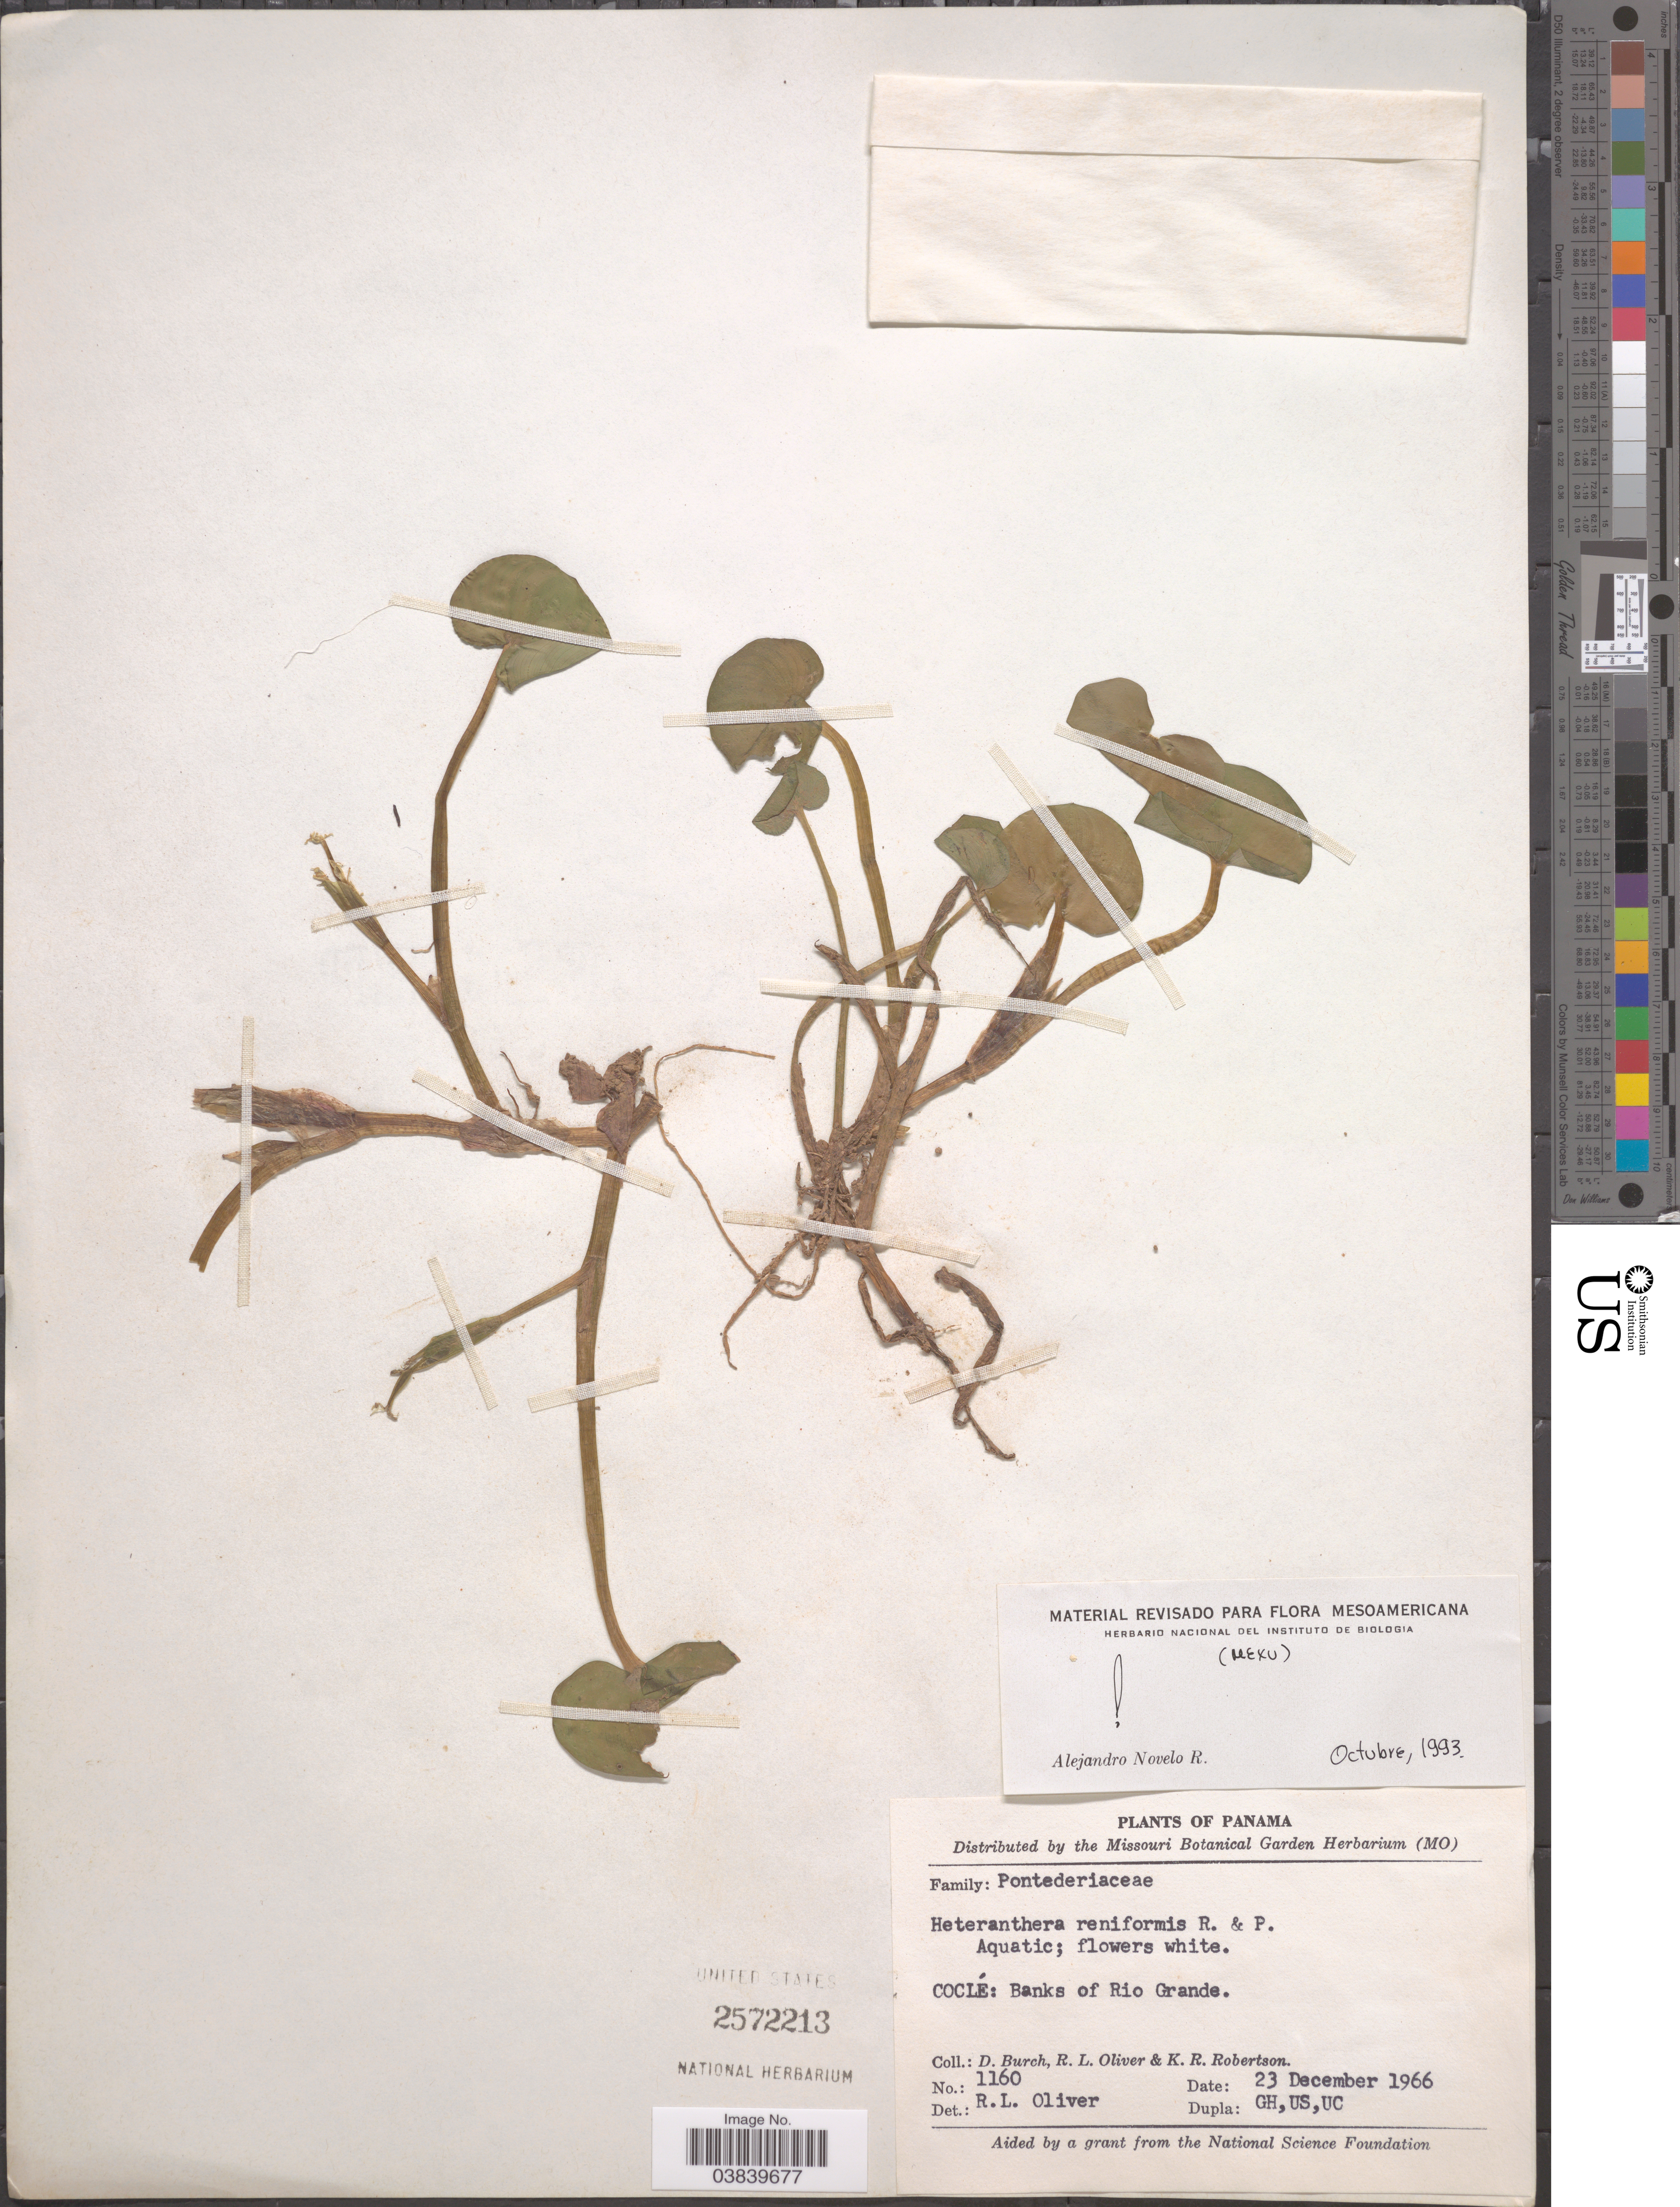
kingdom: Plantae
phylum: Tracheophyta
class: Liliopsida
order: Commelinales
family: Pontederiaceae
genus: Heteranthera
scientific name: Heteranthera reniformis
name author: Ruiz & Pav.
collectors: D. Burch, R. Oliver & K. Robertson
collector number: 1160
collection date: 1966-12-23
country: Panama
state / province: Cocle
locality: Banks of Rio Grande.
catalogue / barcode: US 2572213